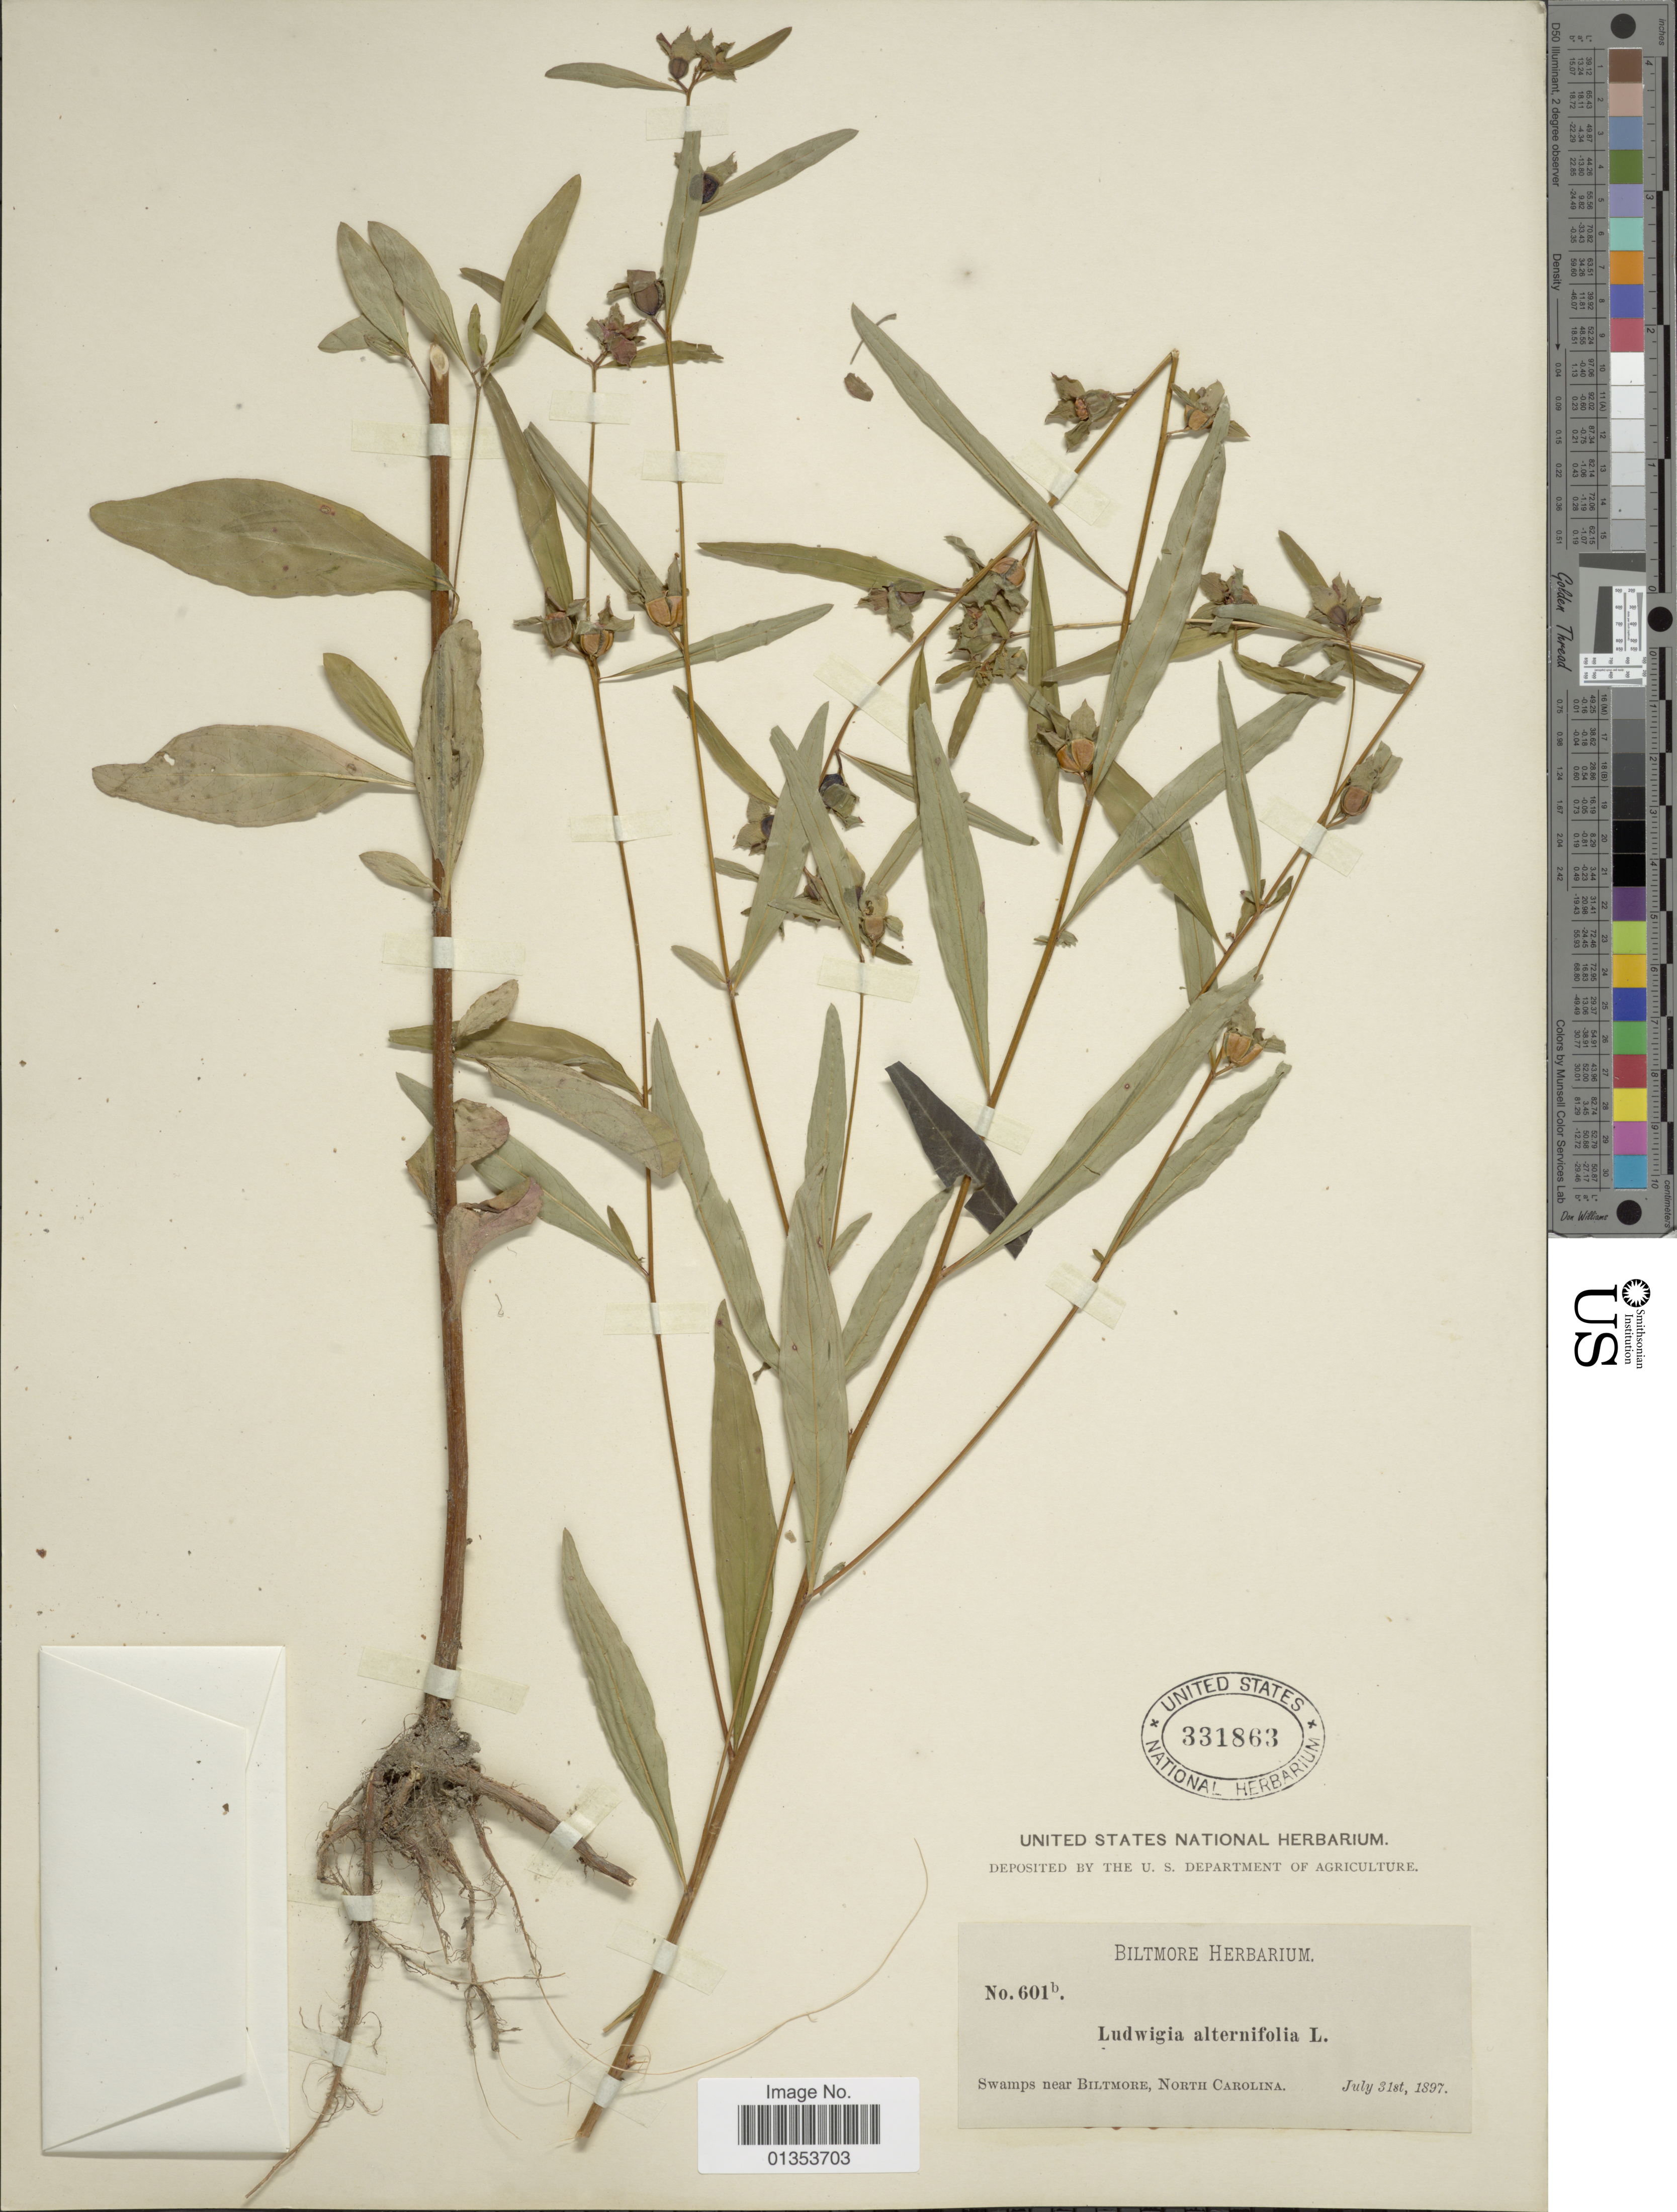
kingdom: Plantae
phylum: Tracheophyta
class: Magnoliopsida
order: Myrtales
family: Onagraceae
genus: Ludwigia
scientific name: Ludwigia alternifolia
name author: L.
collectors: ex herb. Biltmore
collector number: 601b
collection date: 1897-07-31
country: United States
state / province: North Carolina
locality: Swamps near Biltmore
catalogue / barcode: US 331863